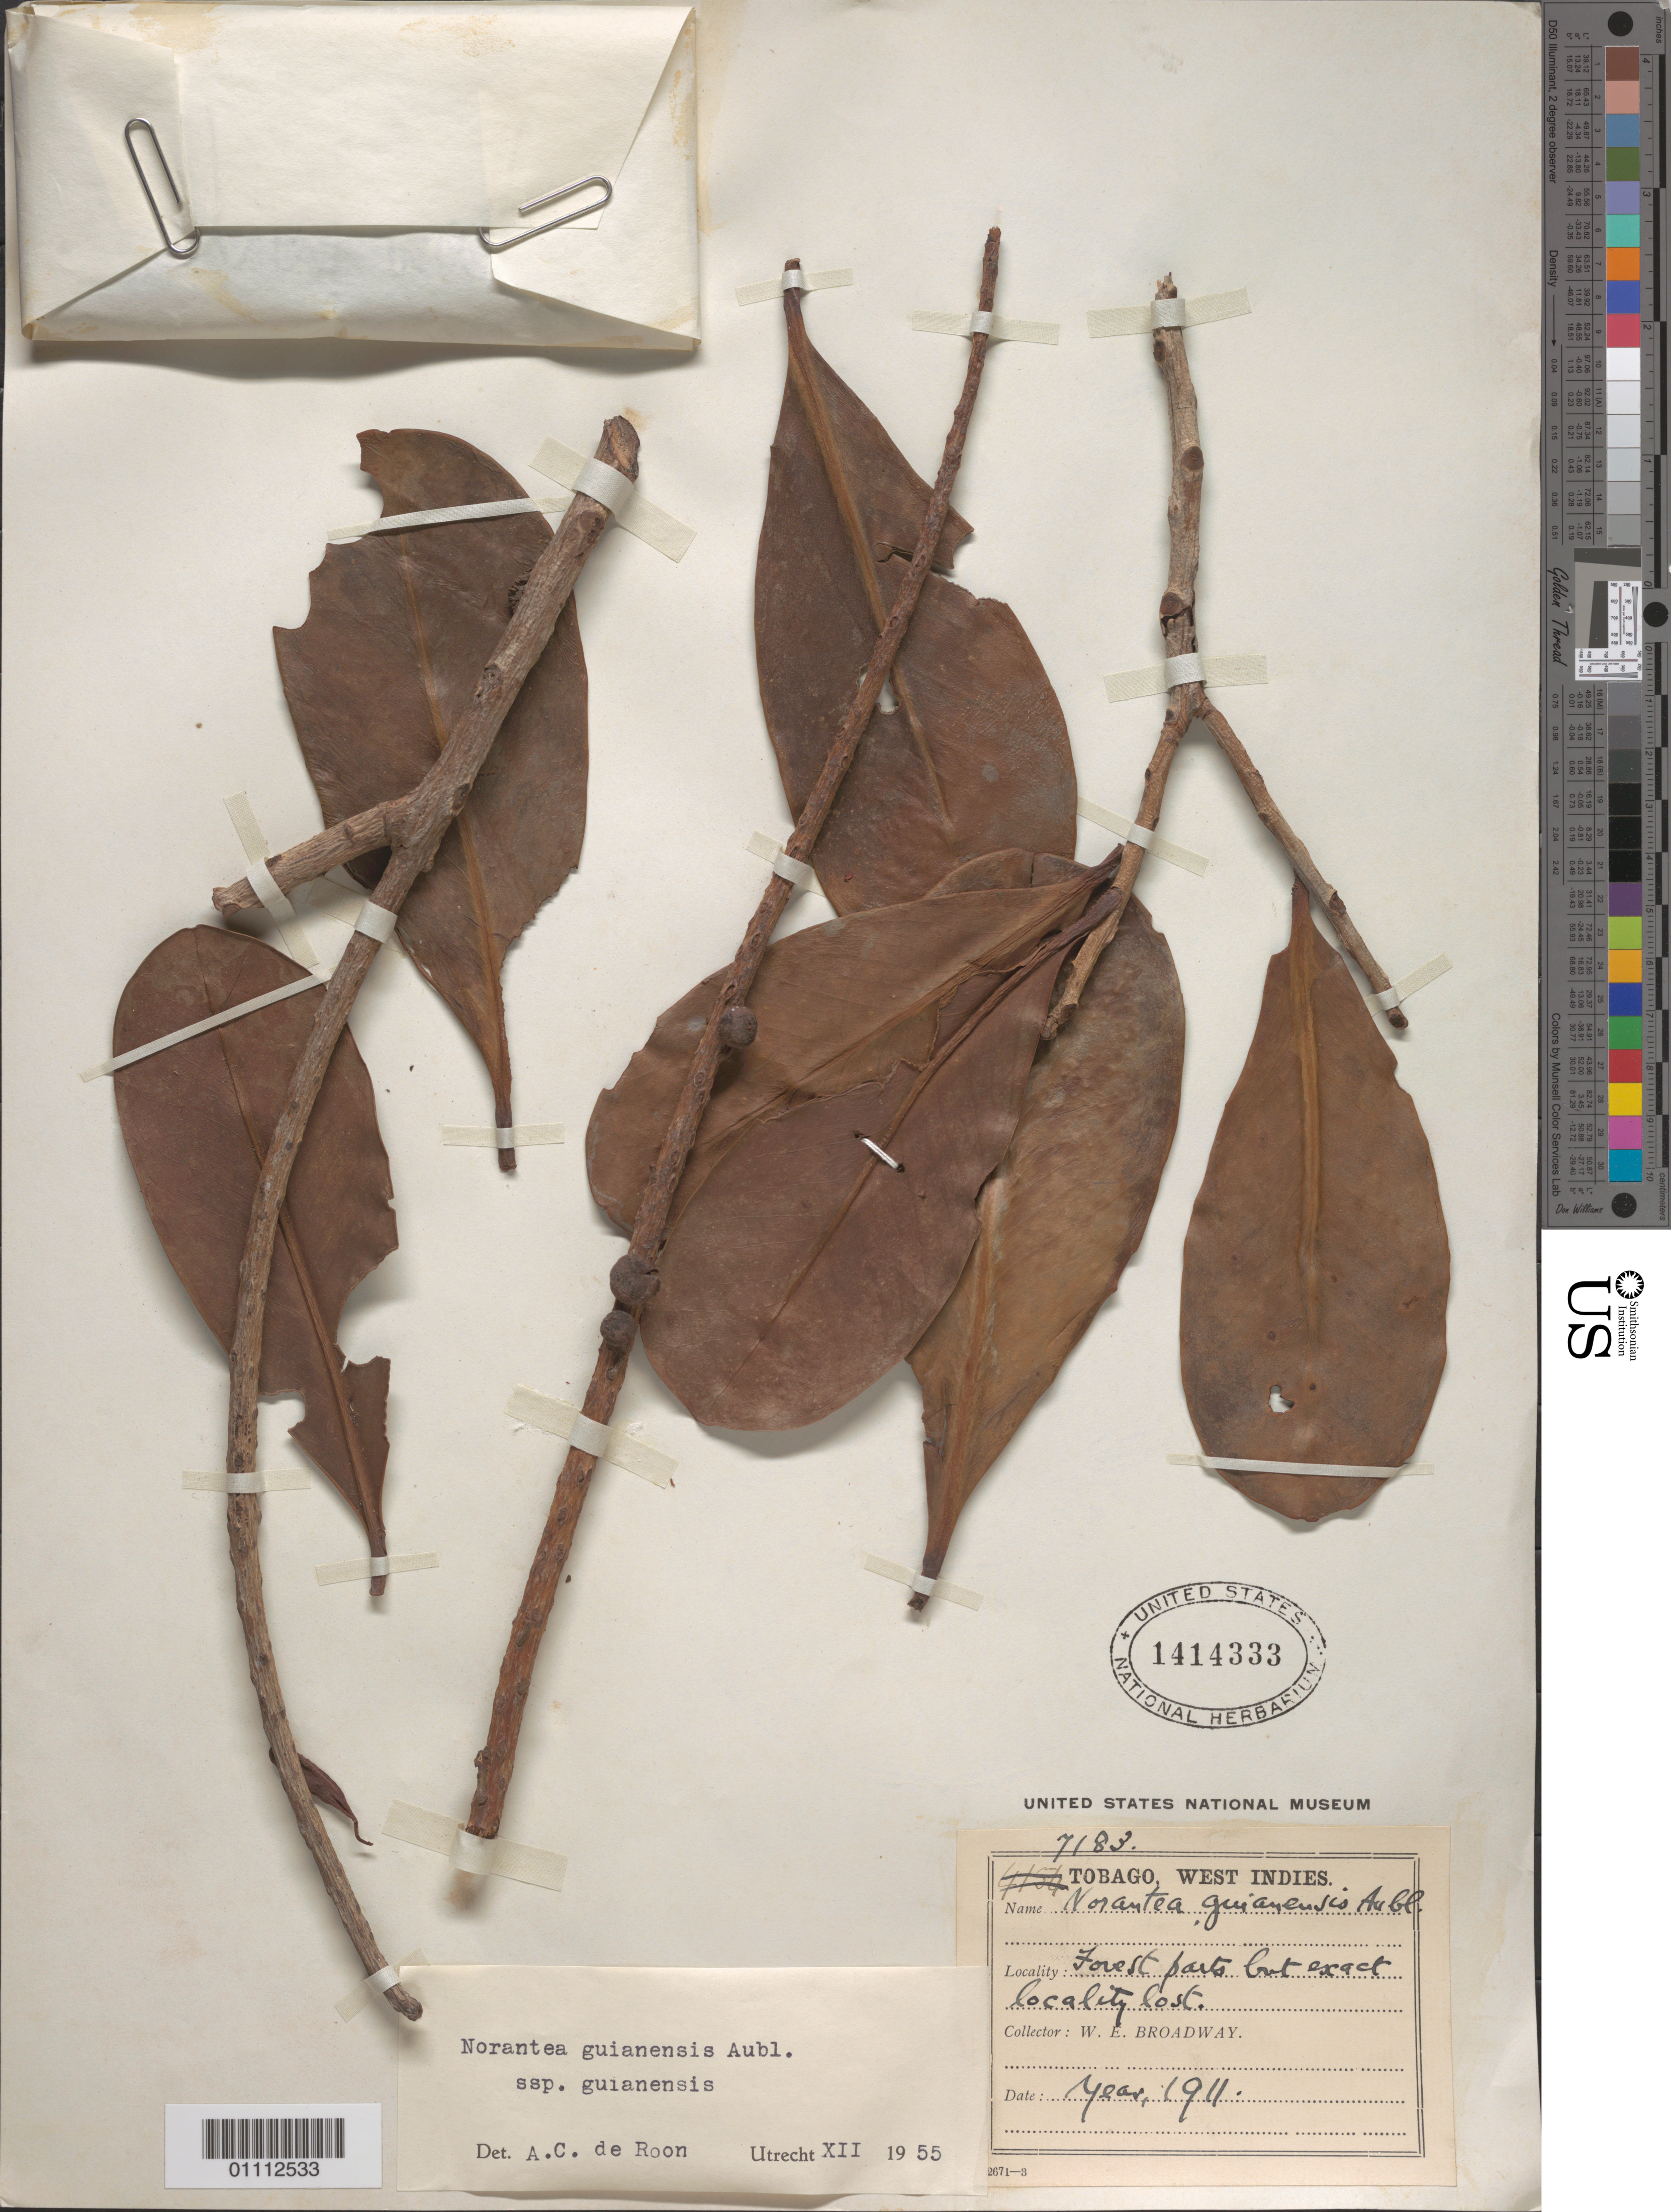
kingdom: Plantae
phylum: Tracheophyta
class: Magnoliopsida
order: Ericales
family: Marcgraviaceae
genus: Norantea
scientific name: Norantea guianensis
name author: Aubl.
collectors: W. E. Broadway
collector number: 7183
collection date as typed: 1911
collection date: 1911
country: Trinidad and Tobago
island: Tobago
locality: Forest parts, but exact localoty lost.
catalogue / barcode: US 1414333